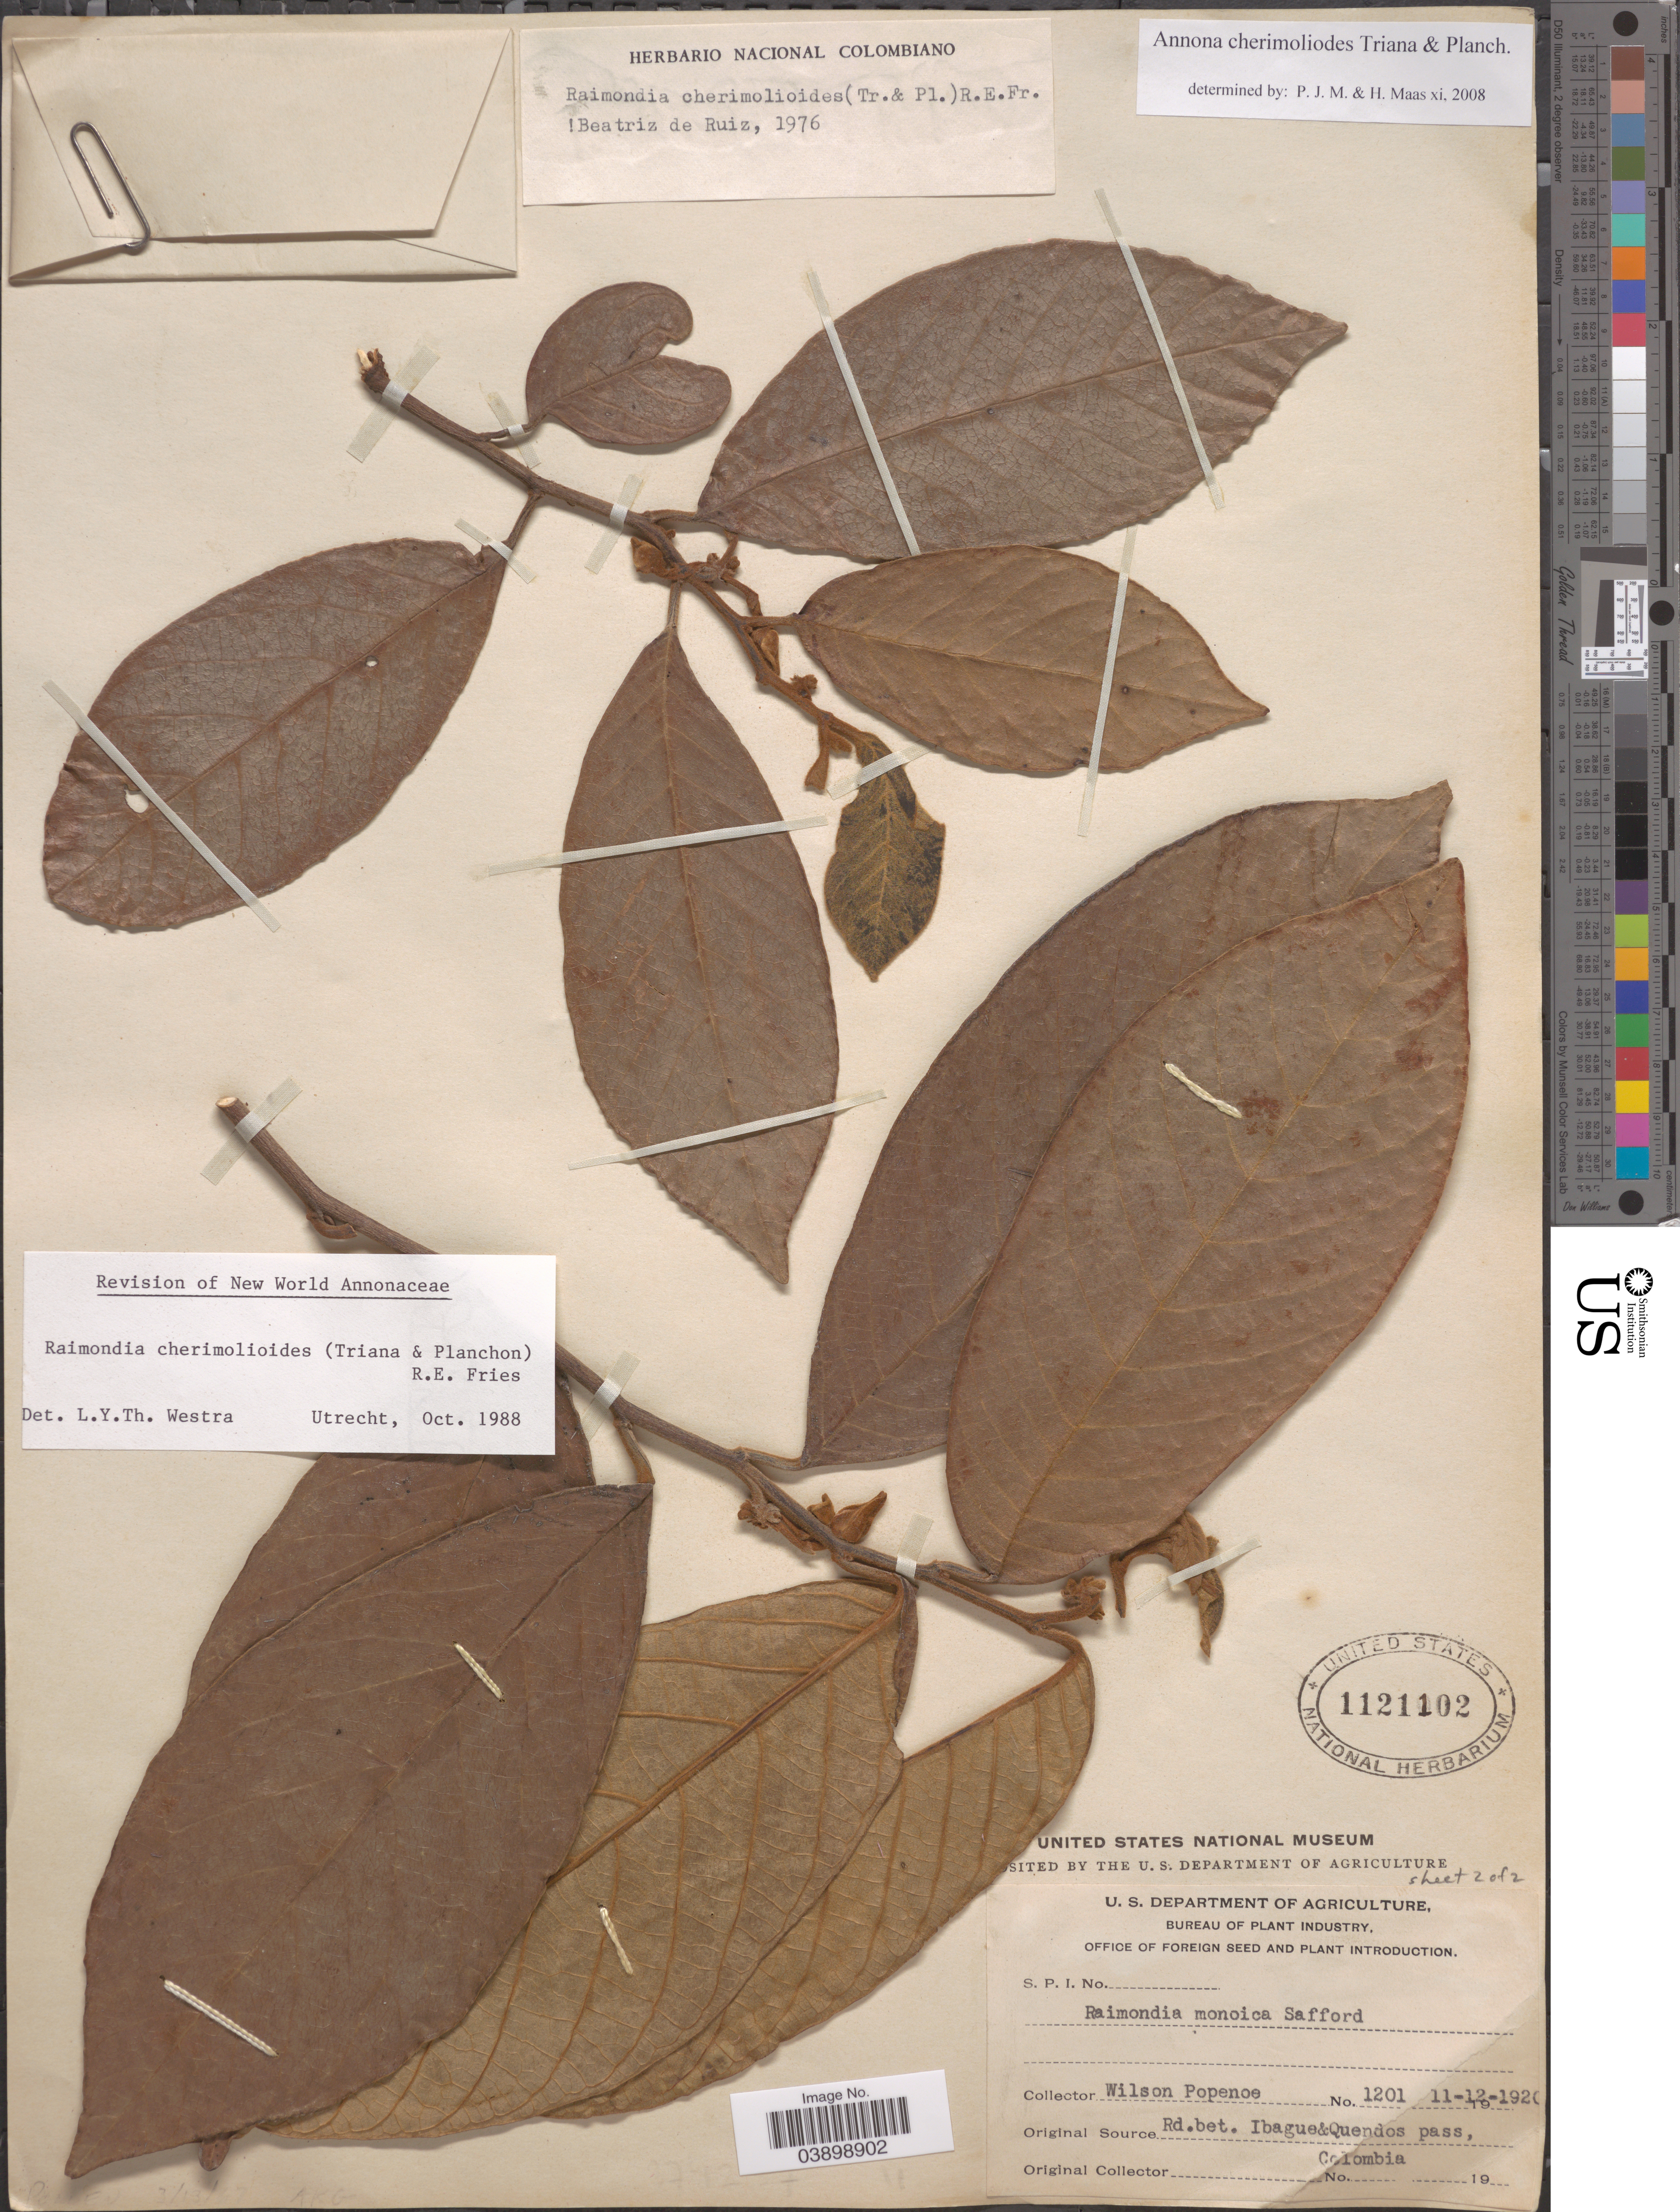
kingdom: Plantae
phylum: Tracheophyta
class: Magnoliopsida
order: Magnoliales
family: Annonaceae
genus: Annona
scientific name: Annona cherimola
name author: Mill.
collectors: F. Popenoe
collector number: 1201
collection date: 1920-12-11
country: Colombia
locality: Rd. bet. Ibague & Quendos pass.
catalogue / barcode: US 1121102